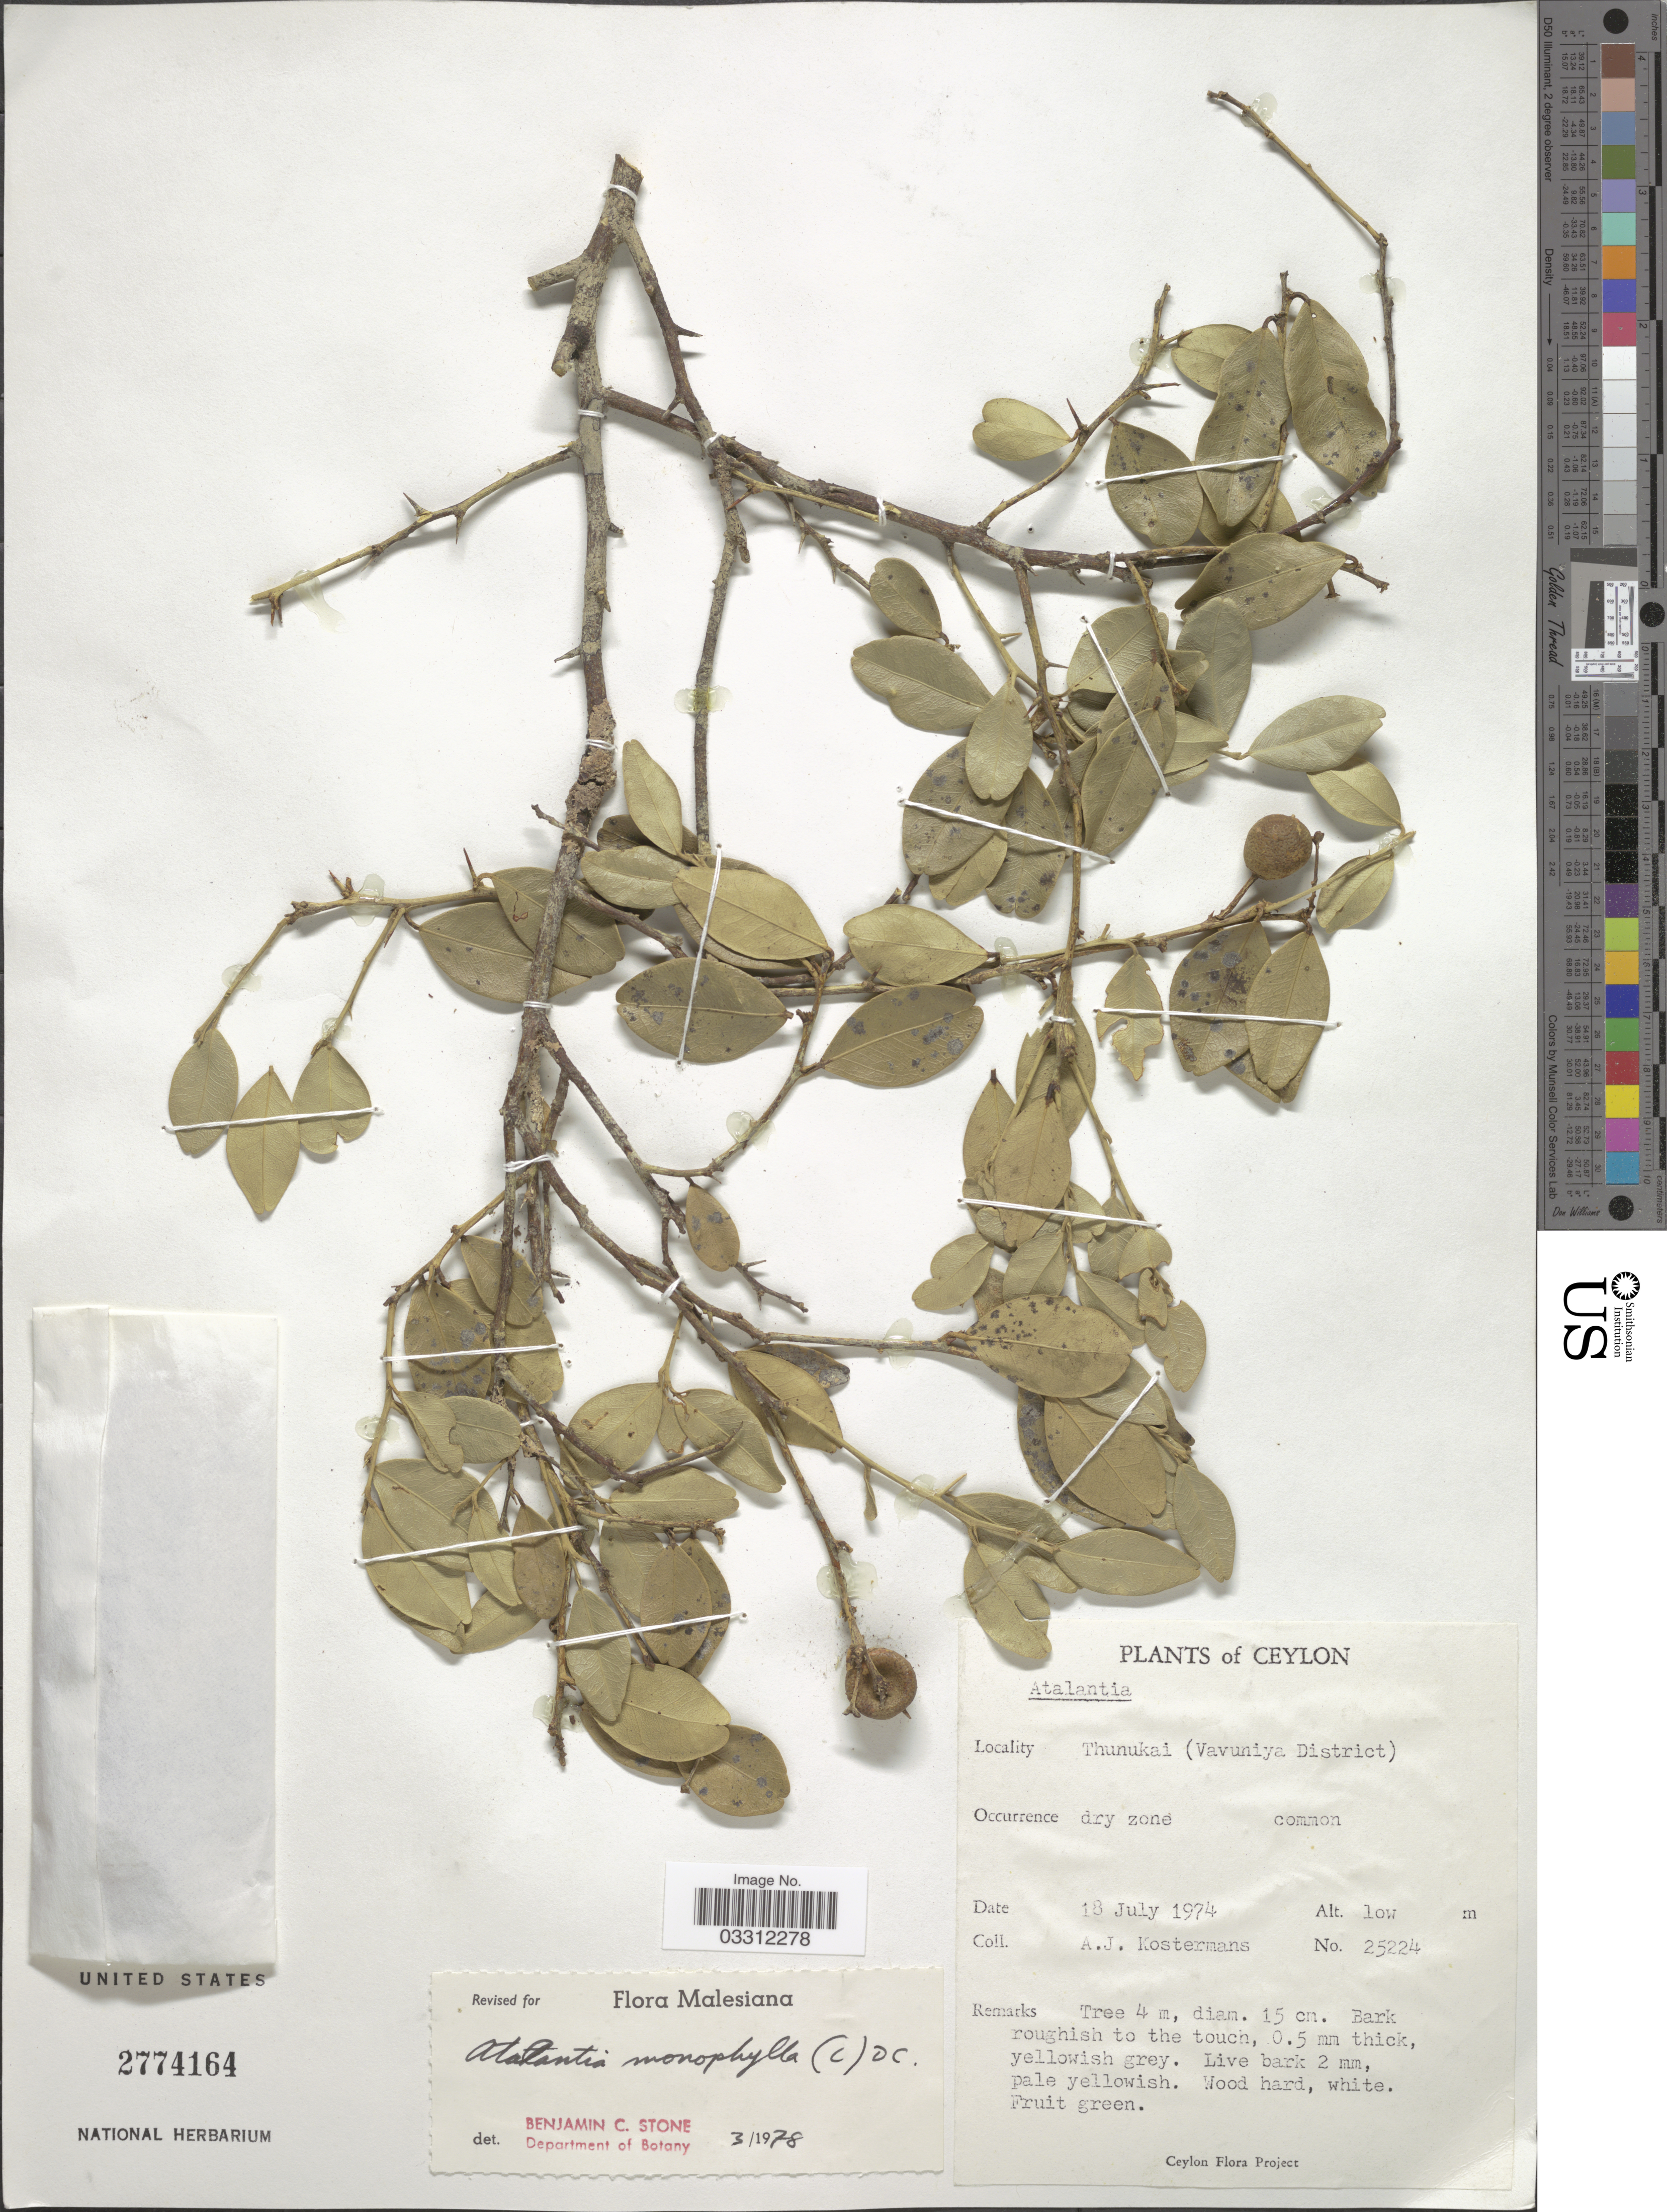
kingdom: Plantae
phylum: Tracheophyta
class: Magnoliopsida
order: Sapindales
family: Rutaceae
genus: Atalantia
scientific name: Atalantia monophylla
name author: (L.) DC.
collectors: A. J. G. Kostermans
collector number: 25224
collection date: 1974-07-18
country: Sri Lanka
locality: Ceylon, Thunukai (Vavuniya District).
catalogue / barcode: US 2774164